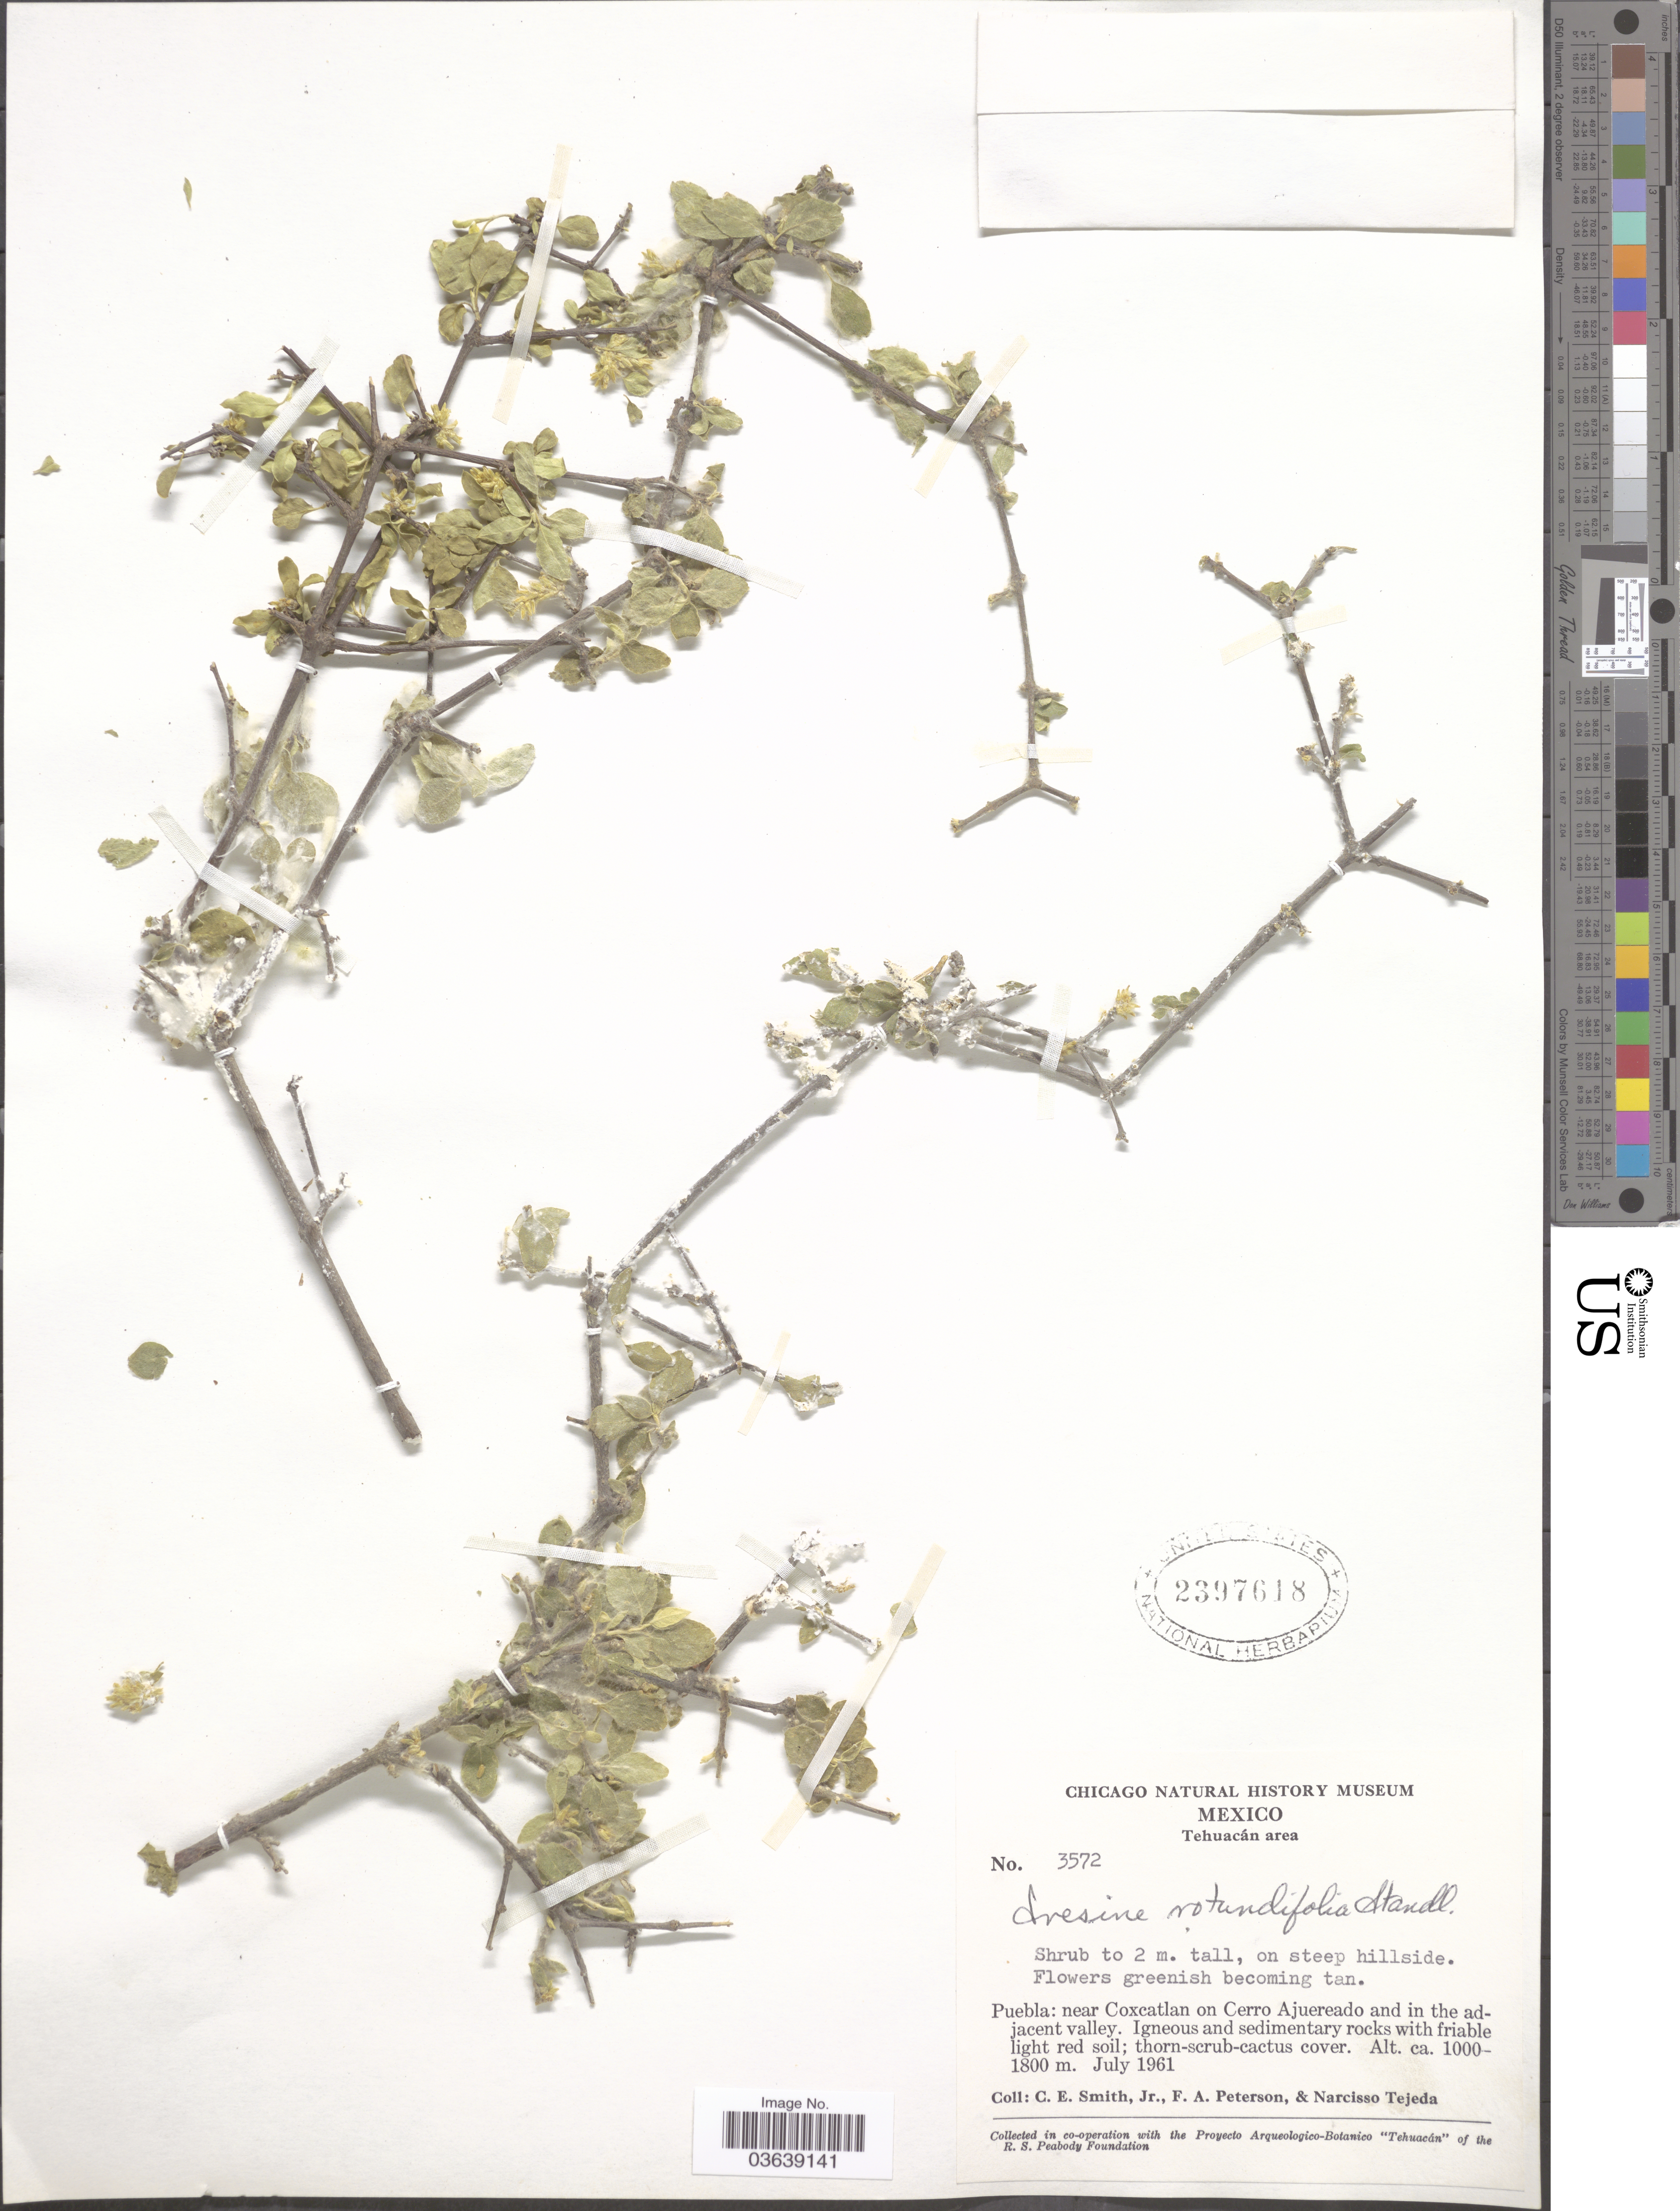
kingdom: Plantae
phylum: Tracheophyta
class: Magnoliopsida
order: Caryophyllales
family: Amaranthaceae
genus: Iresine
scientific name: Iresine rotundifolia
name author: Standl.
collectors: C. E. Smith Jr., F. A. Peterson & N. Tejeda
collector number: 3572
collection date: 1961-07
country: Mexico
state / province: Puebla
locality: Tehuacán area. Near Coxcatlan on Cerro Ajuereado and in the adjacent valley.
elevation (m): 1000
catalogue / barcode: US 2397618